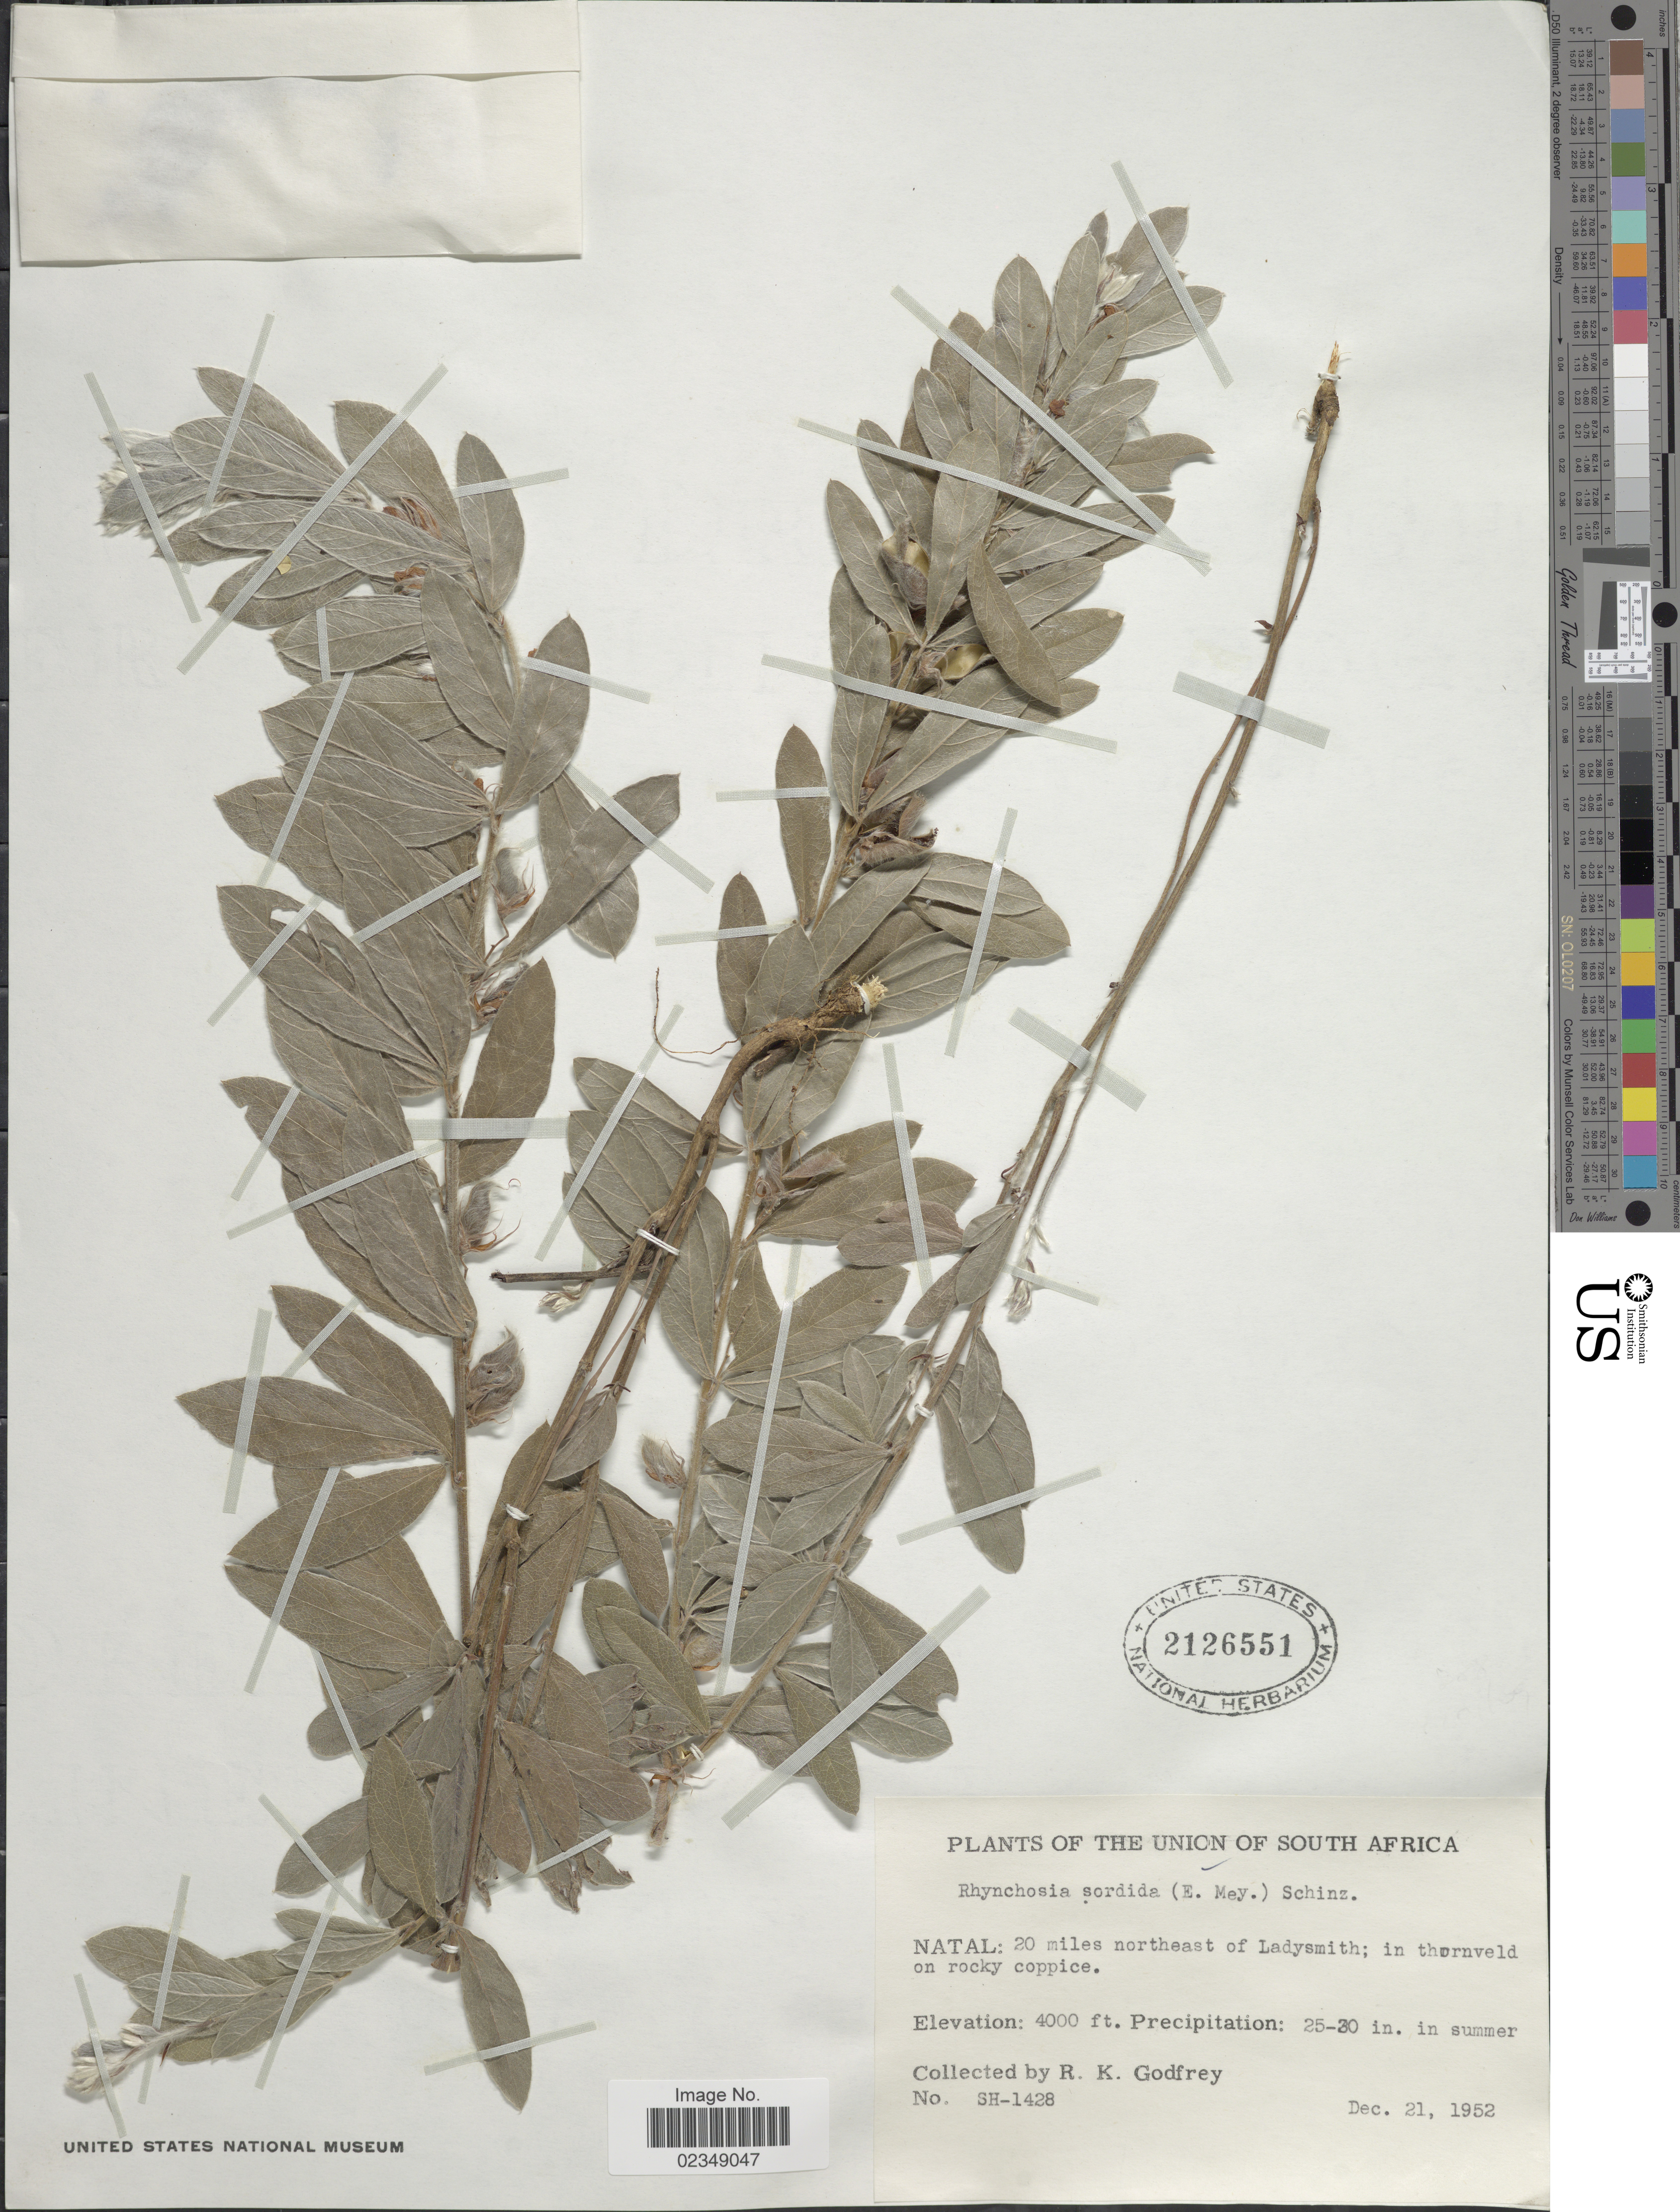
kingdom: Plantae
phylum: Tracheophyta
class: Magnoliopsida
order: Fabales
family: Fabaceae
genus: Rhynchosia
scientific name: Rhynchosia sordida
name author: (E. Mey.) Schinz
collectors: R. K. Godfrey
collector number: SH-1428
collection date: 1952-12-21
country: South Africa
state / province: KwaZulu-Natal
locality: Union of South Africa, Natal: 20 miles northeast of Ladysmith: in thornveld on rocky coppice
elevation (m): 1219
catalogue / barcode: US 2126551